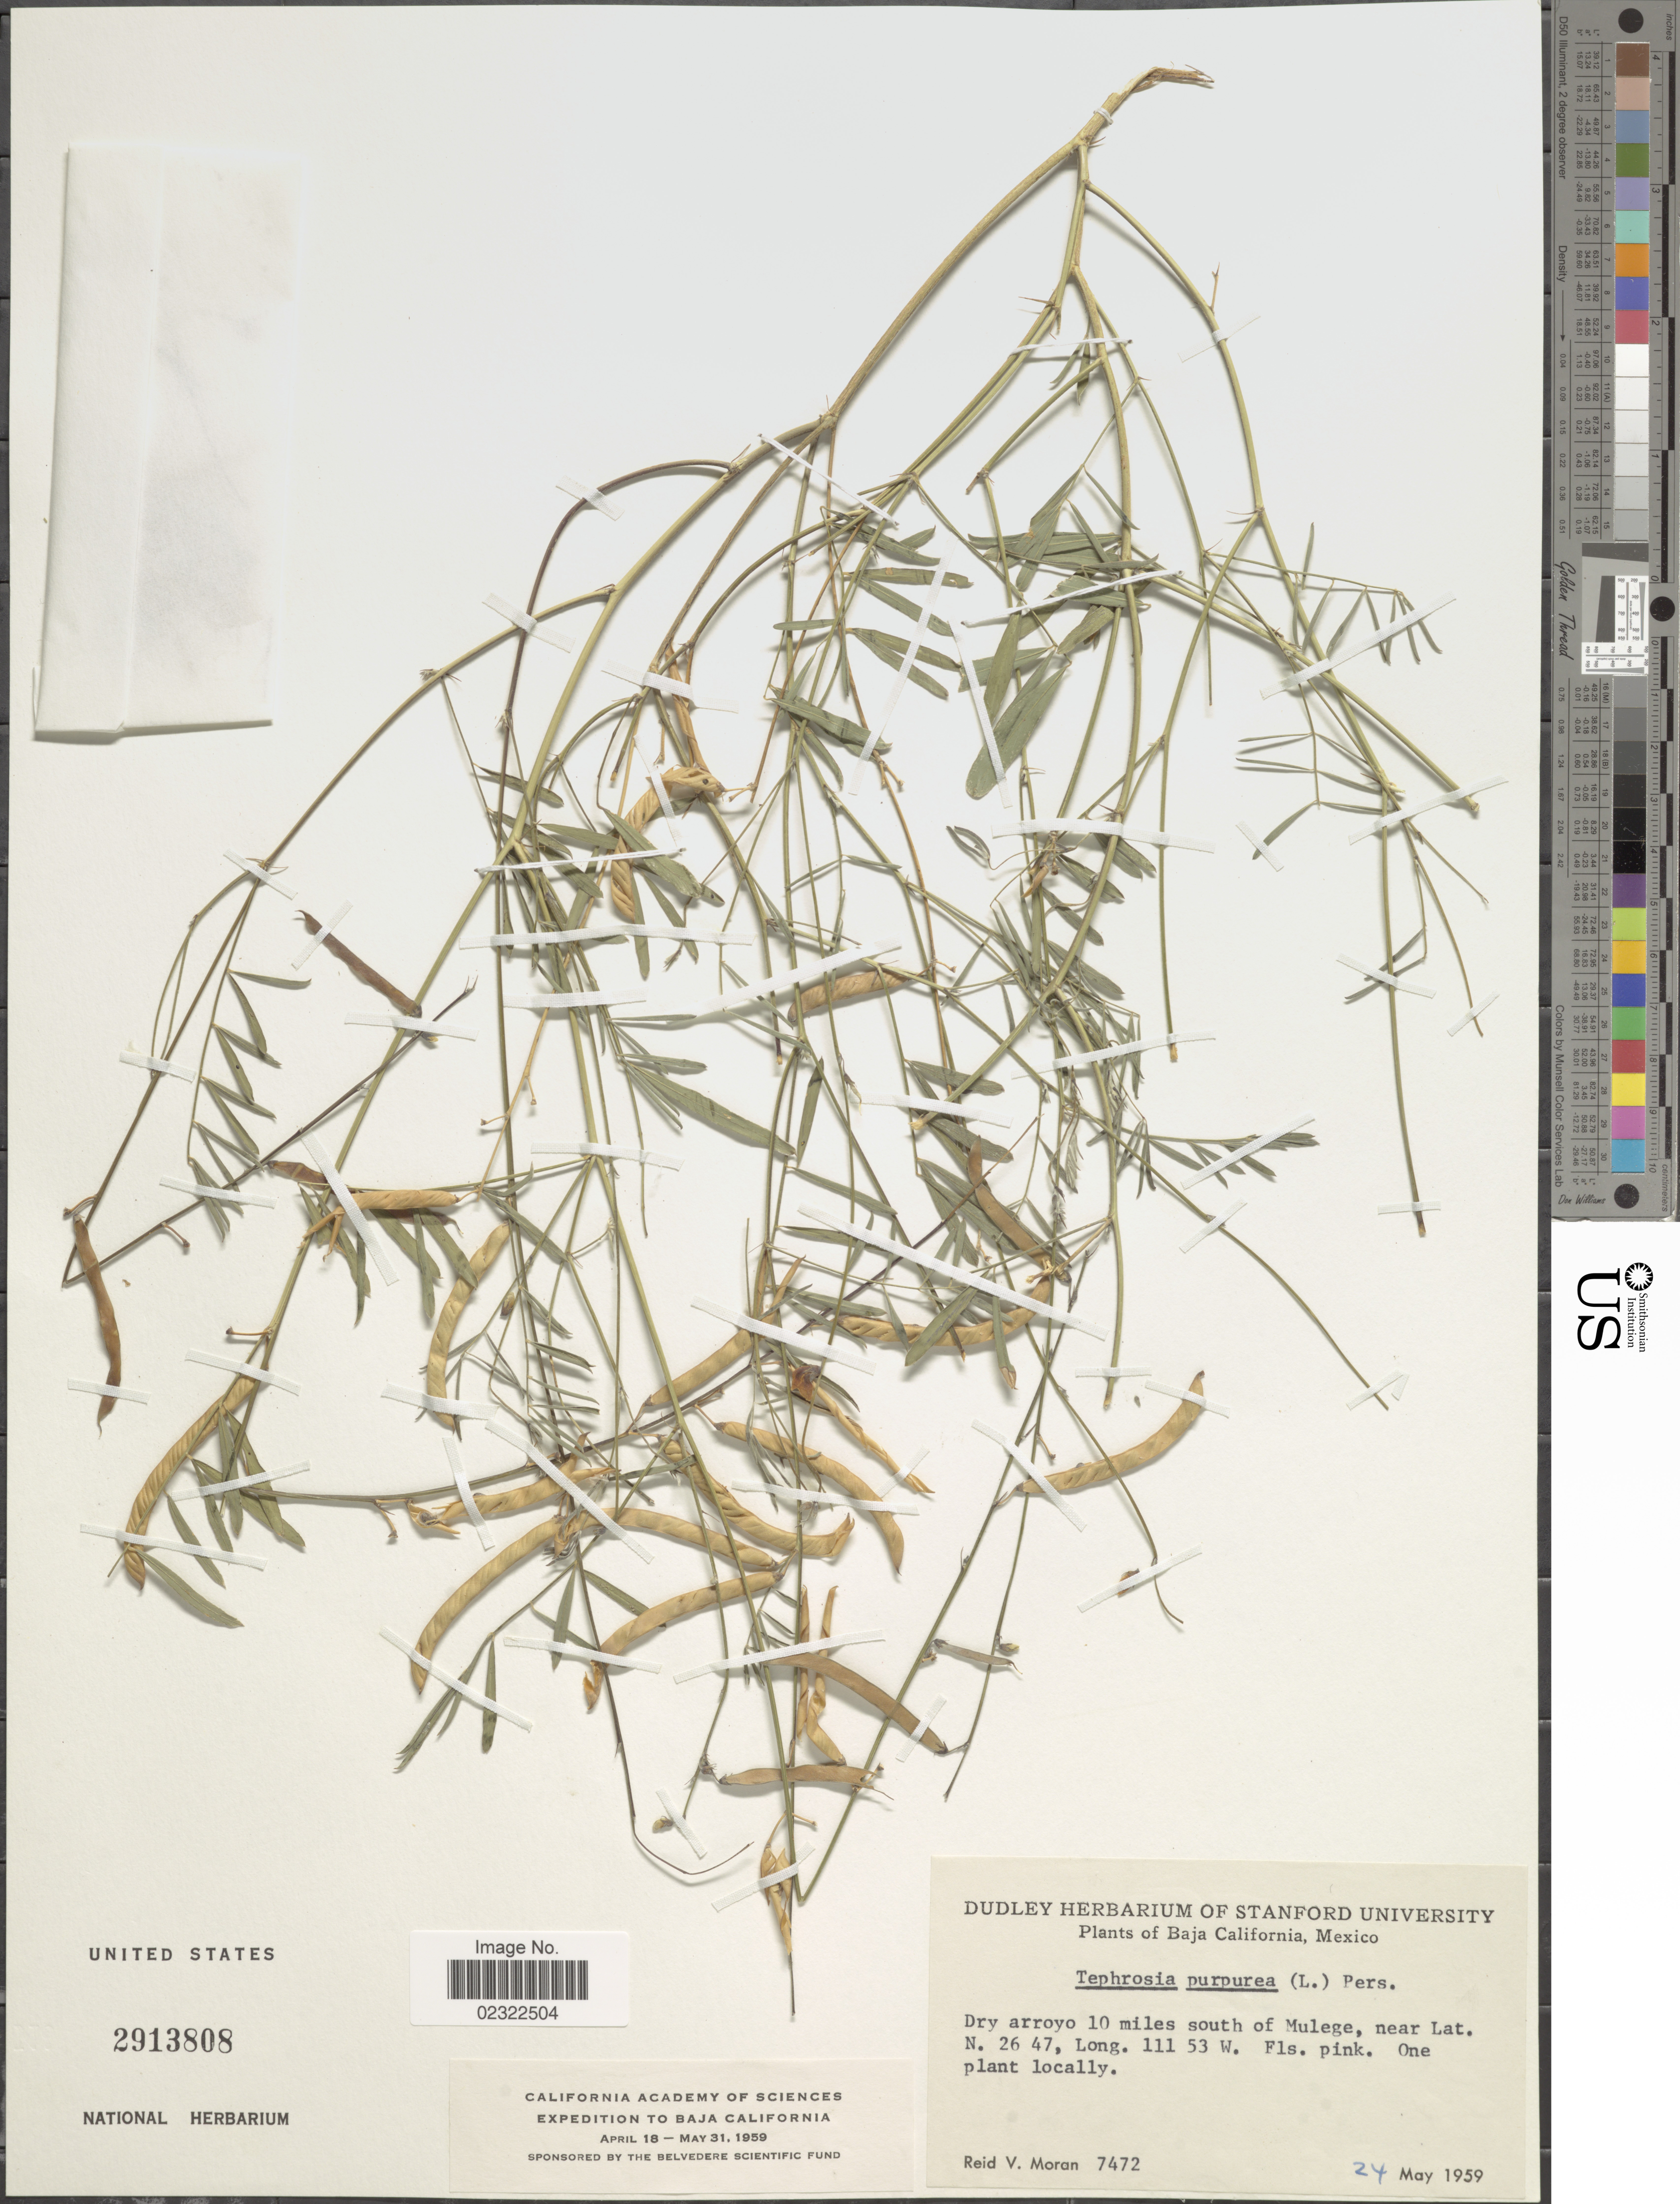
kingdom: Plantae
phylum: Tracheophyta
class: Magnoliopsida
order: Fabales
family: Fabaceae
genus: Tephrosia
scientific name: Tephrosia purpurea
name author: (L.) Pers.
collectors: R. V. Moran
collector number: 7472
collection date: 1959-05-24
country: Mexico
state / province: Baja California Sur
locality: Baja California. Dry Arroyo 10 miles south of Mulege.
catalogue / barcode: US 2913808